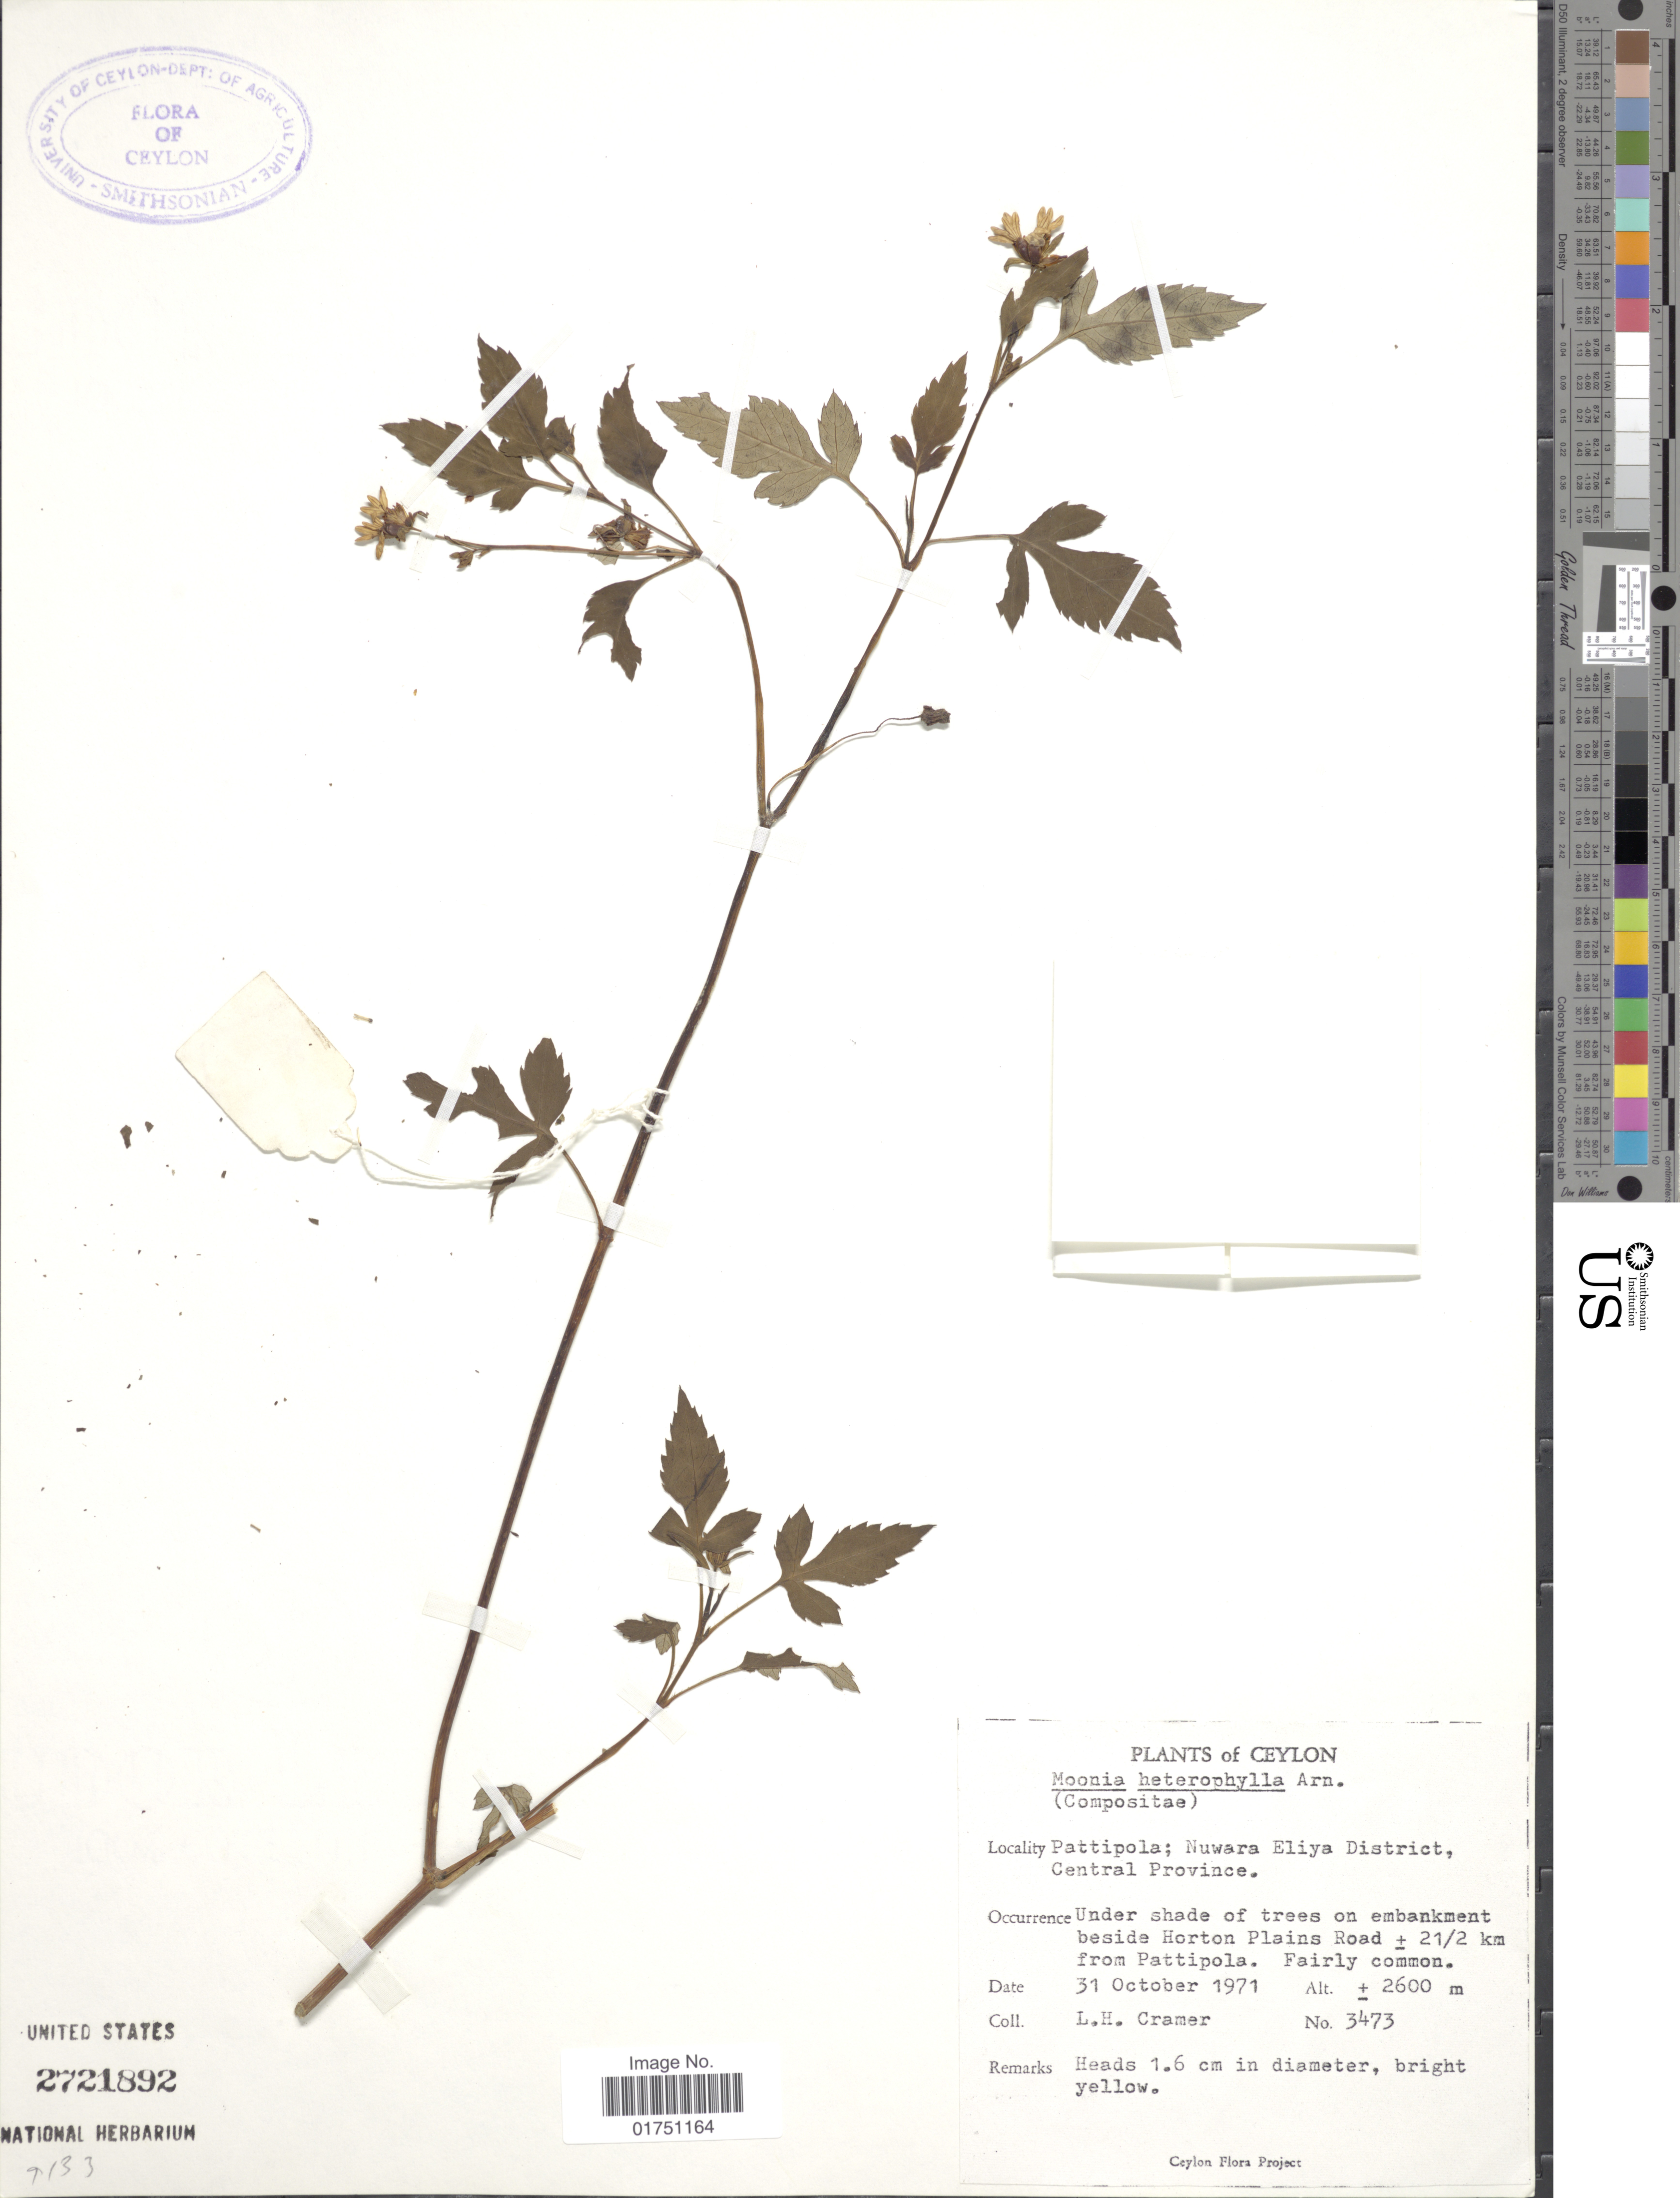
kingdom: Plantae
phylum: Tracheophyta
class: Magnoliopsida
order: Asterales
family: Asteraceae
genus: Moonia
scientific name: Moonia heterophylla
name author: Arn.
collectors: L. H. Cramer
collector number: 3473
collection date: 1971-10-31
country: Sri Lanka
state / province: Central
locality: Ceylon. Pattipola; Nuwara Eliya District, Central Province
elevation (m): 2600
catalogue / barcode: US 2721892